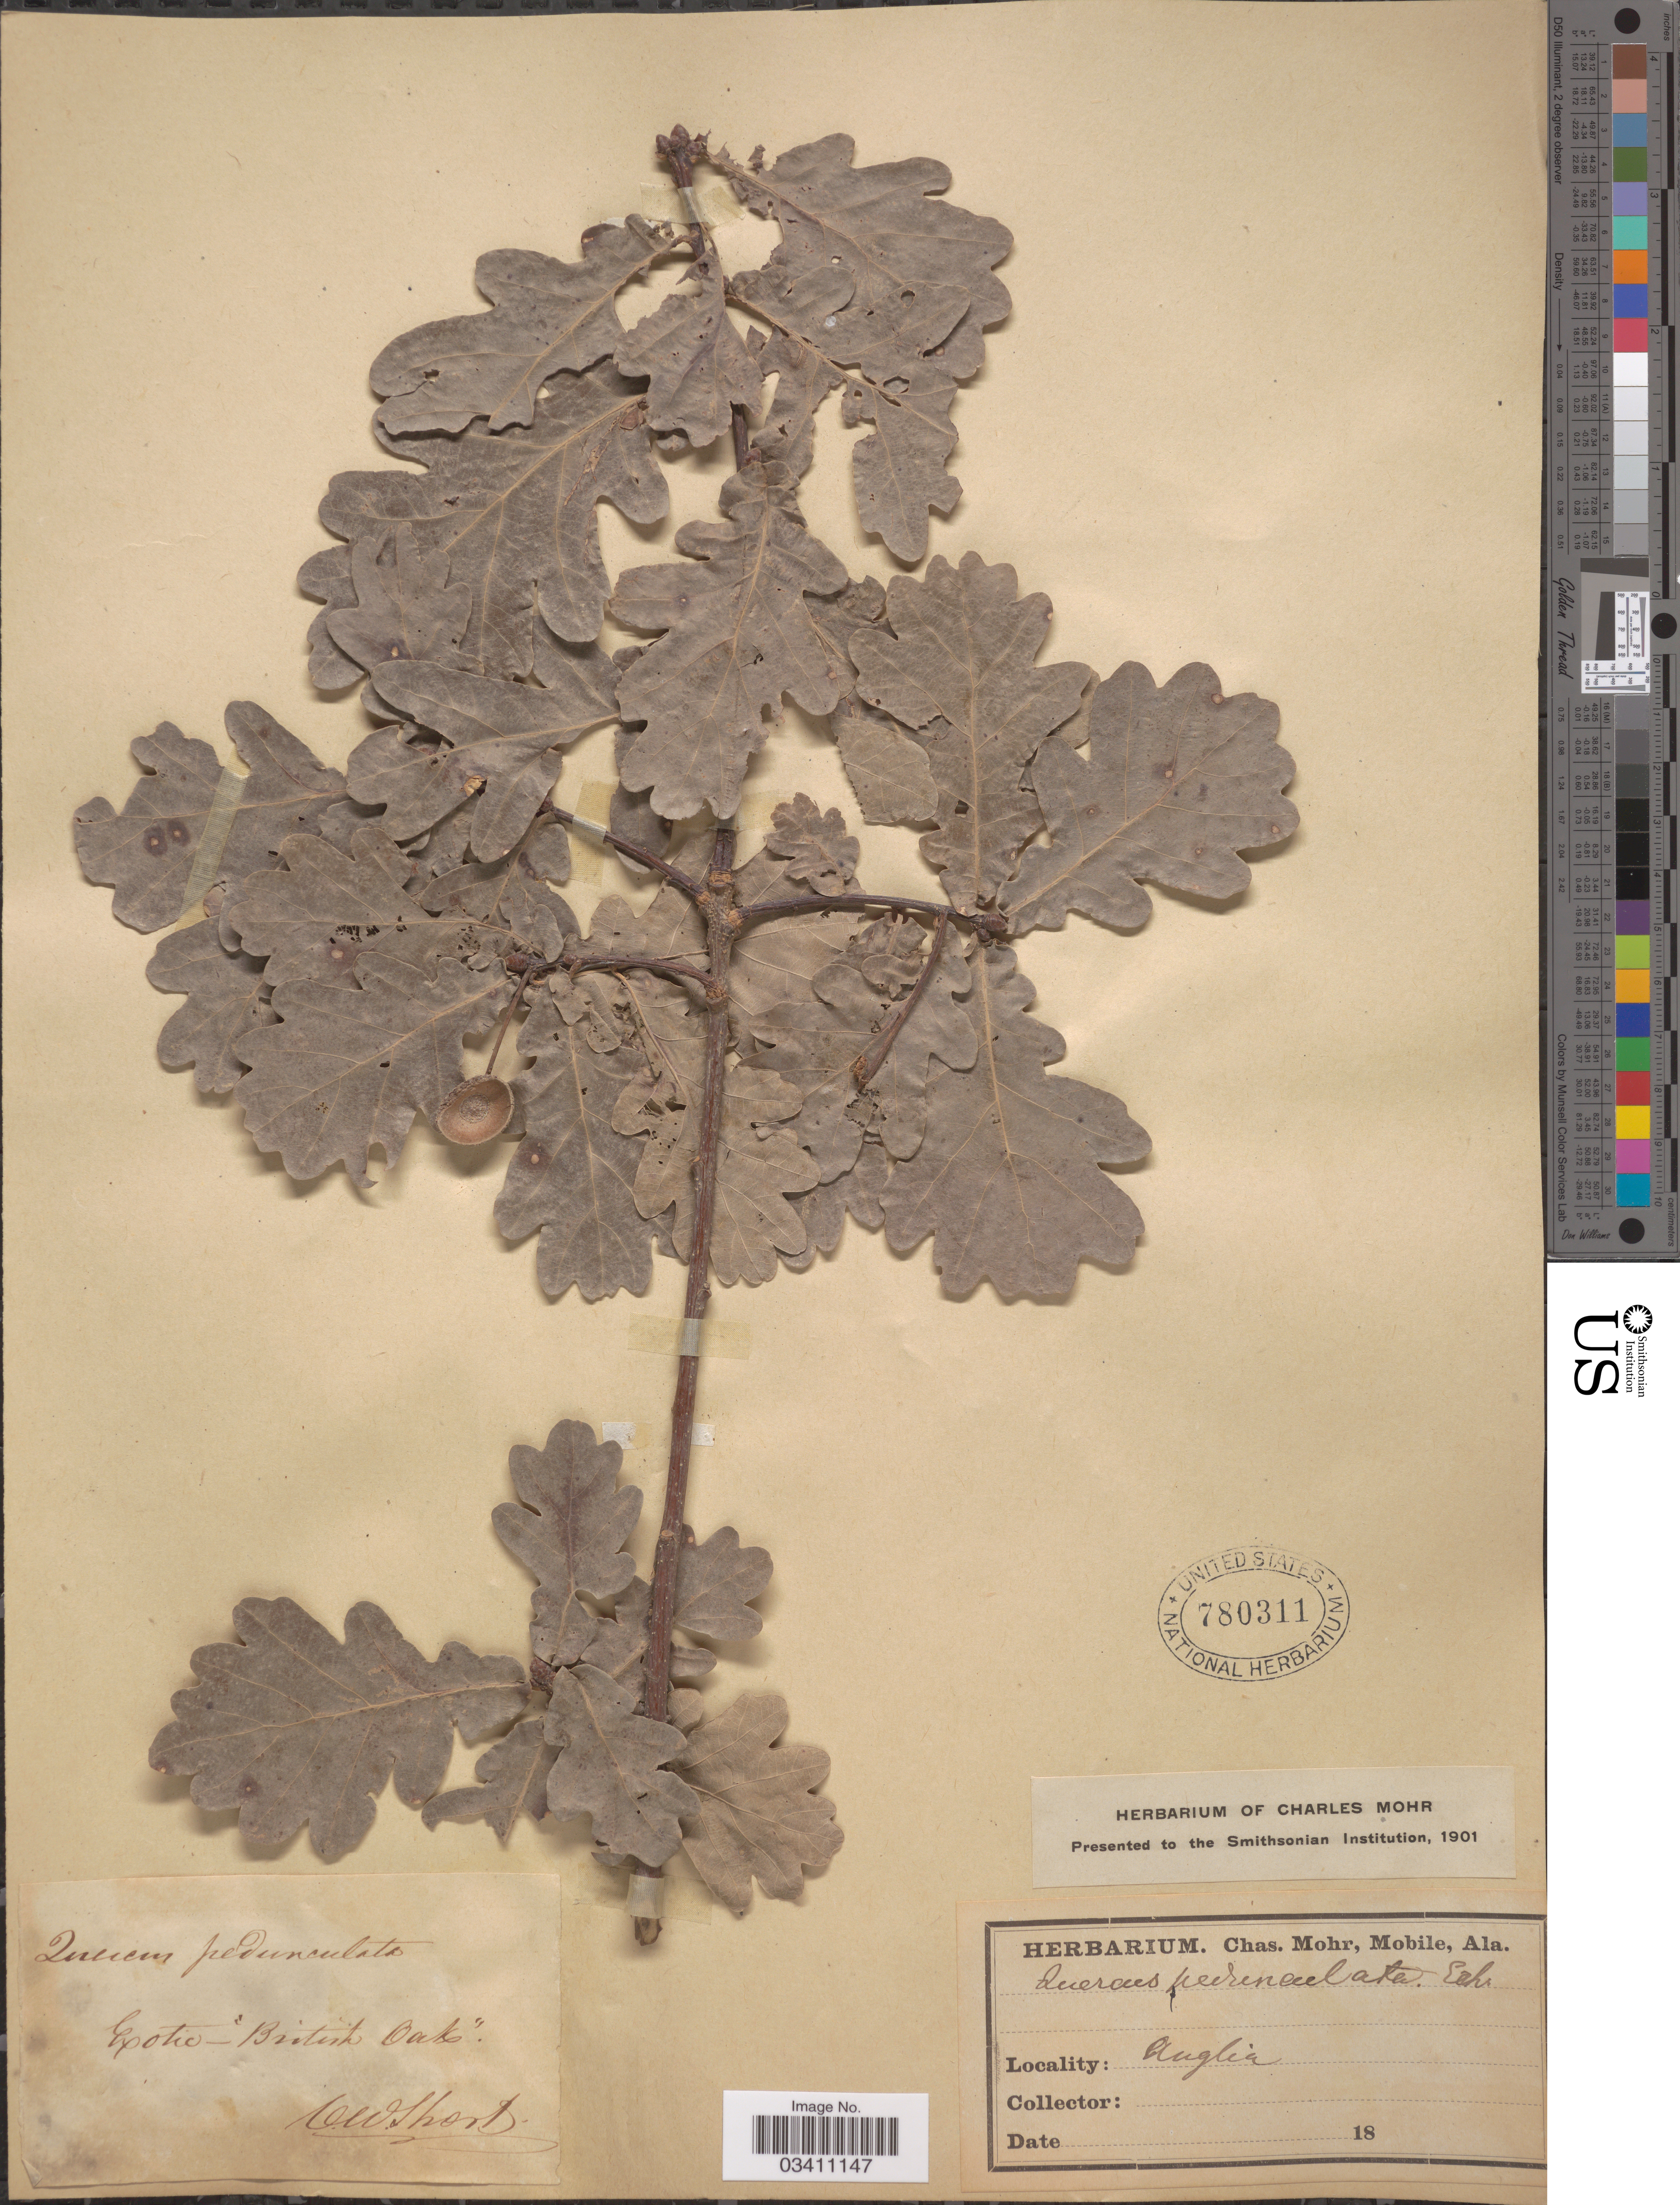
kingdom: Plantae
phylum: Tracheophyta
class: Magnoliopsida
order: Fagales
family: Fagaceae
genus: Quercus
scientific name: Quercus robur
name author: L.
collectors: C. W. Short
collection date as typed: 18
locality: Anglia.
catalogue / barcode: US 780311